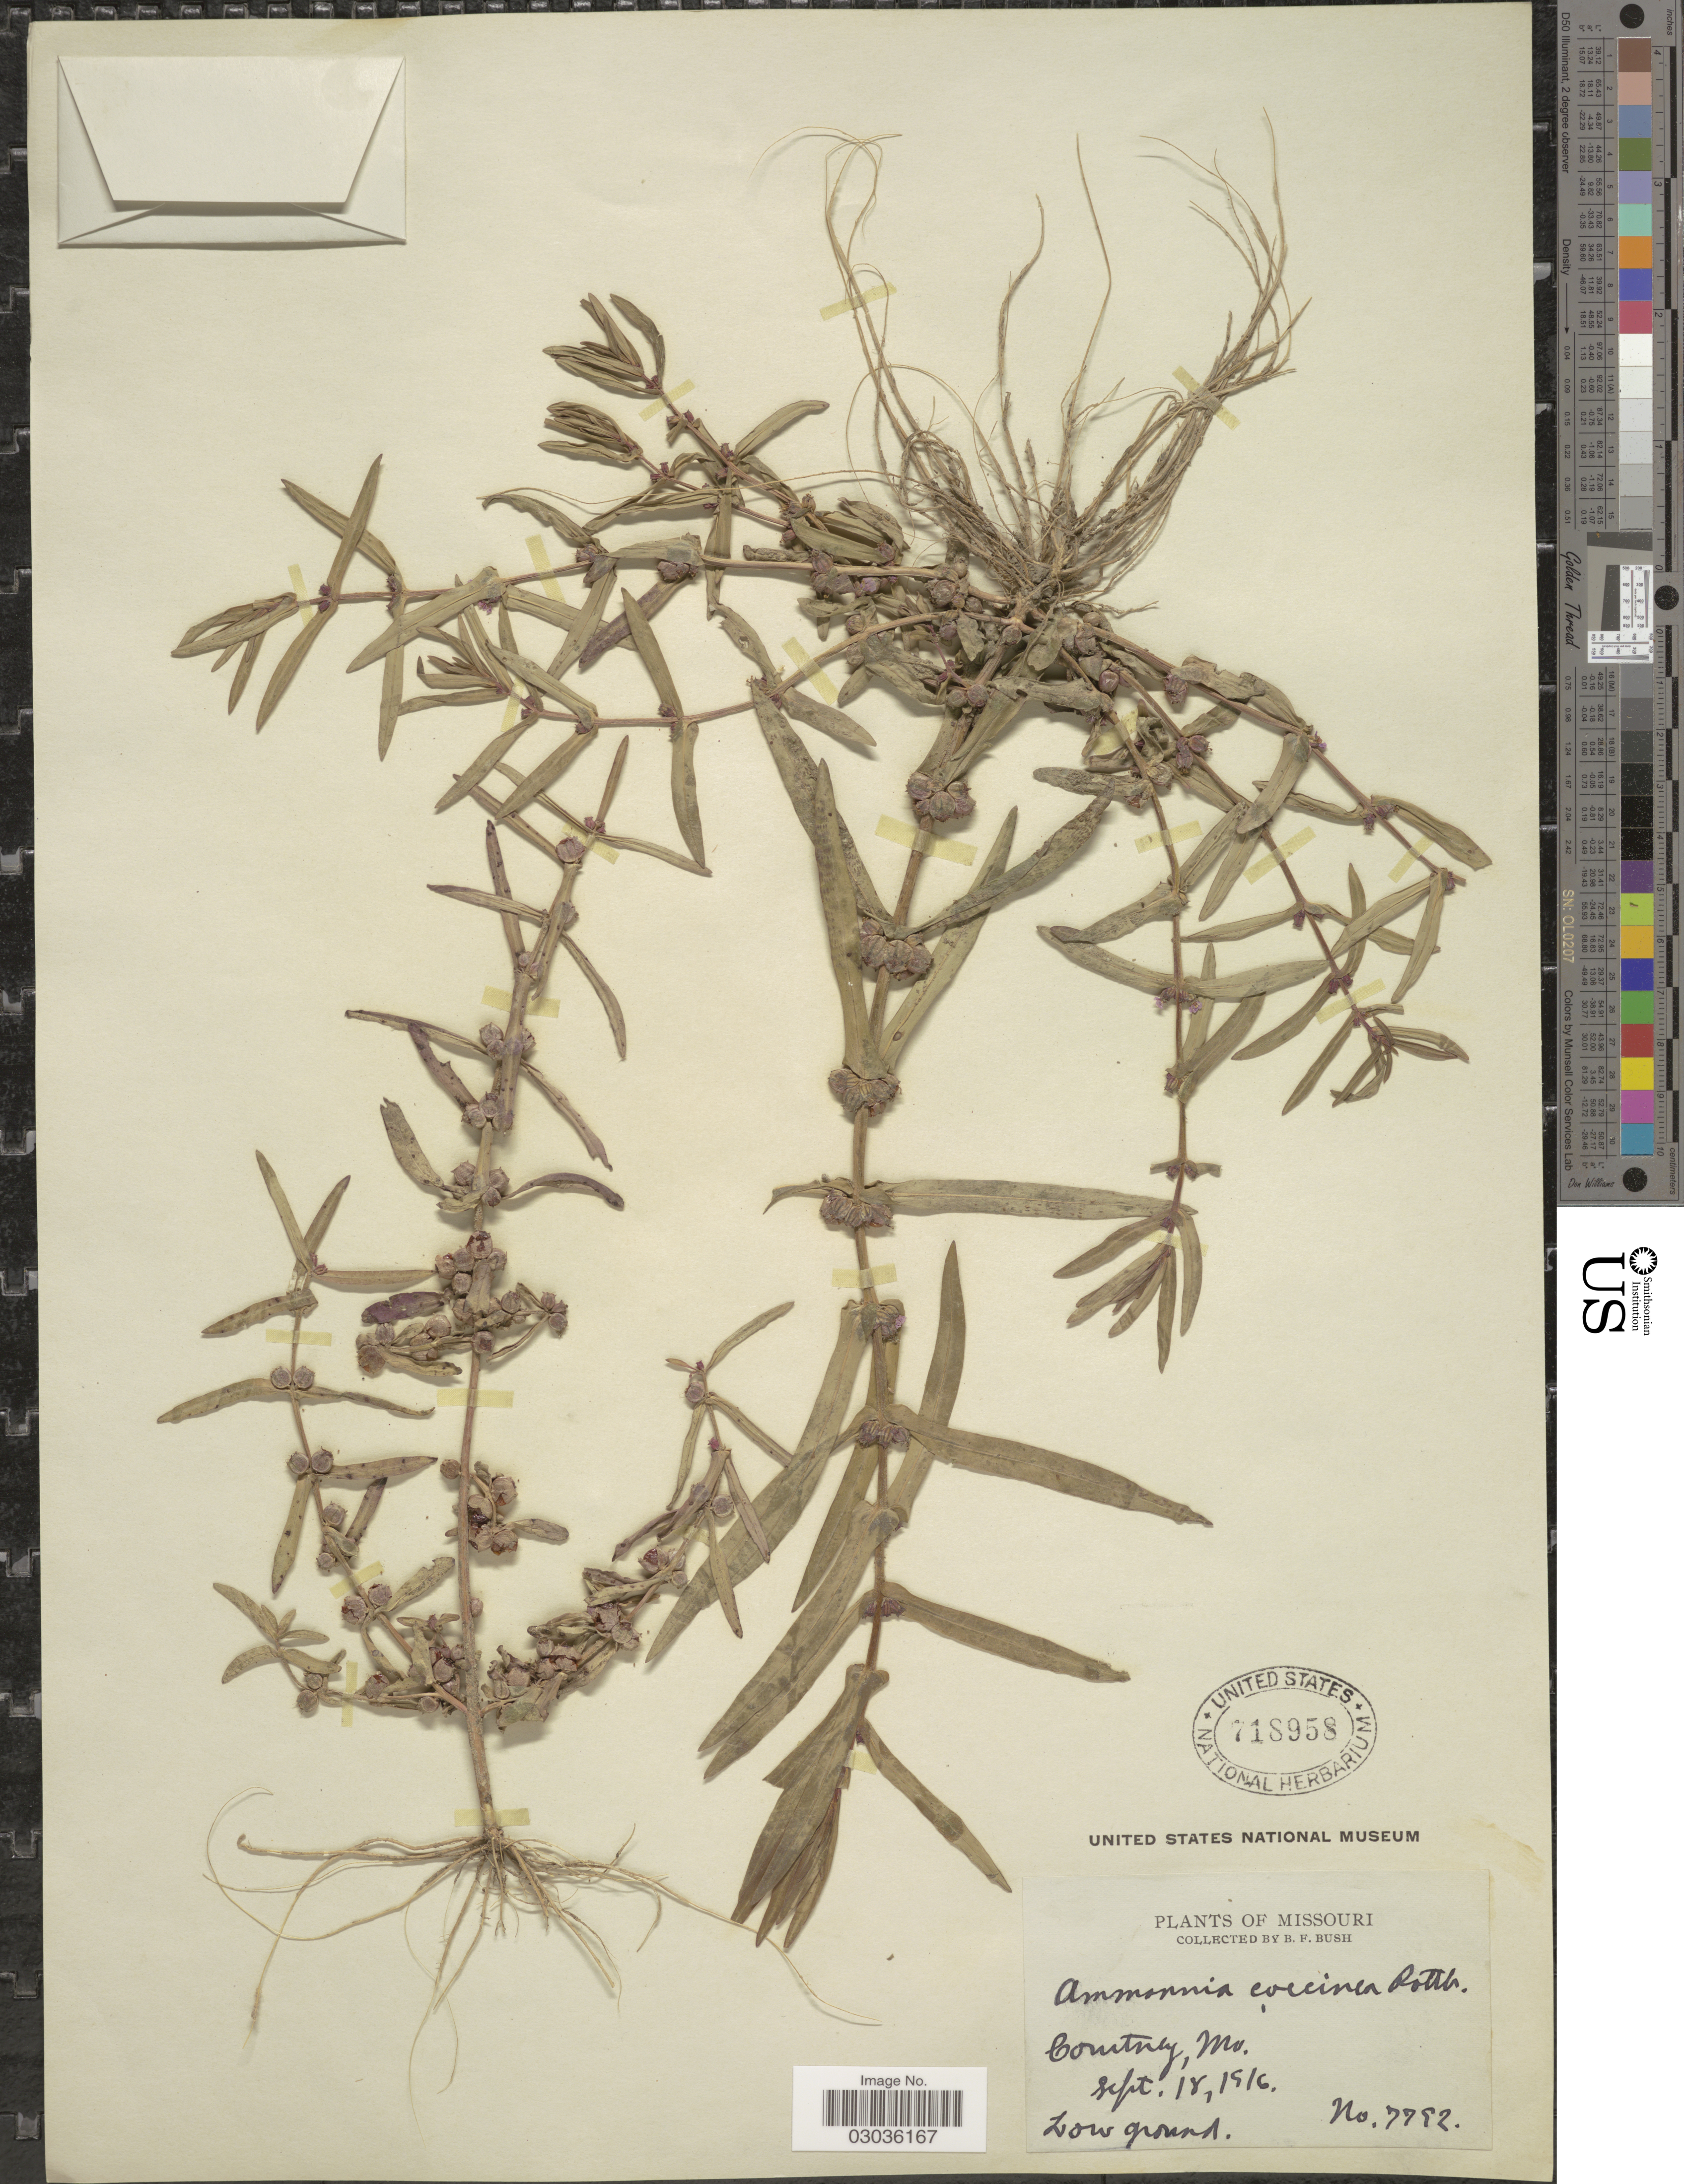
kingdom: Plantae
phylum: Tracheophyta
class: Magnoliopsida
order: Myrtales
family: Lythraceae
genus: Ammannia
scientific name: Ammannia coccinea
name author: Rottb.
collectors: B. F. Bush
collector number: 7792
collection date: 1916-09-18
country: United States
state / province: Missouri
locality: Courtney.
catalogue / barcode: US 718958